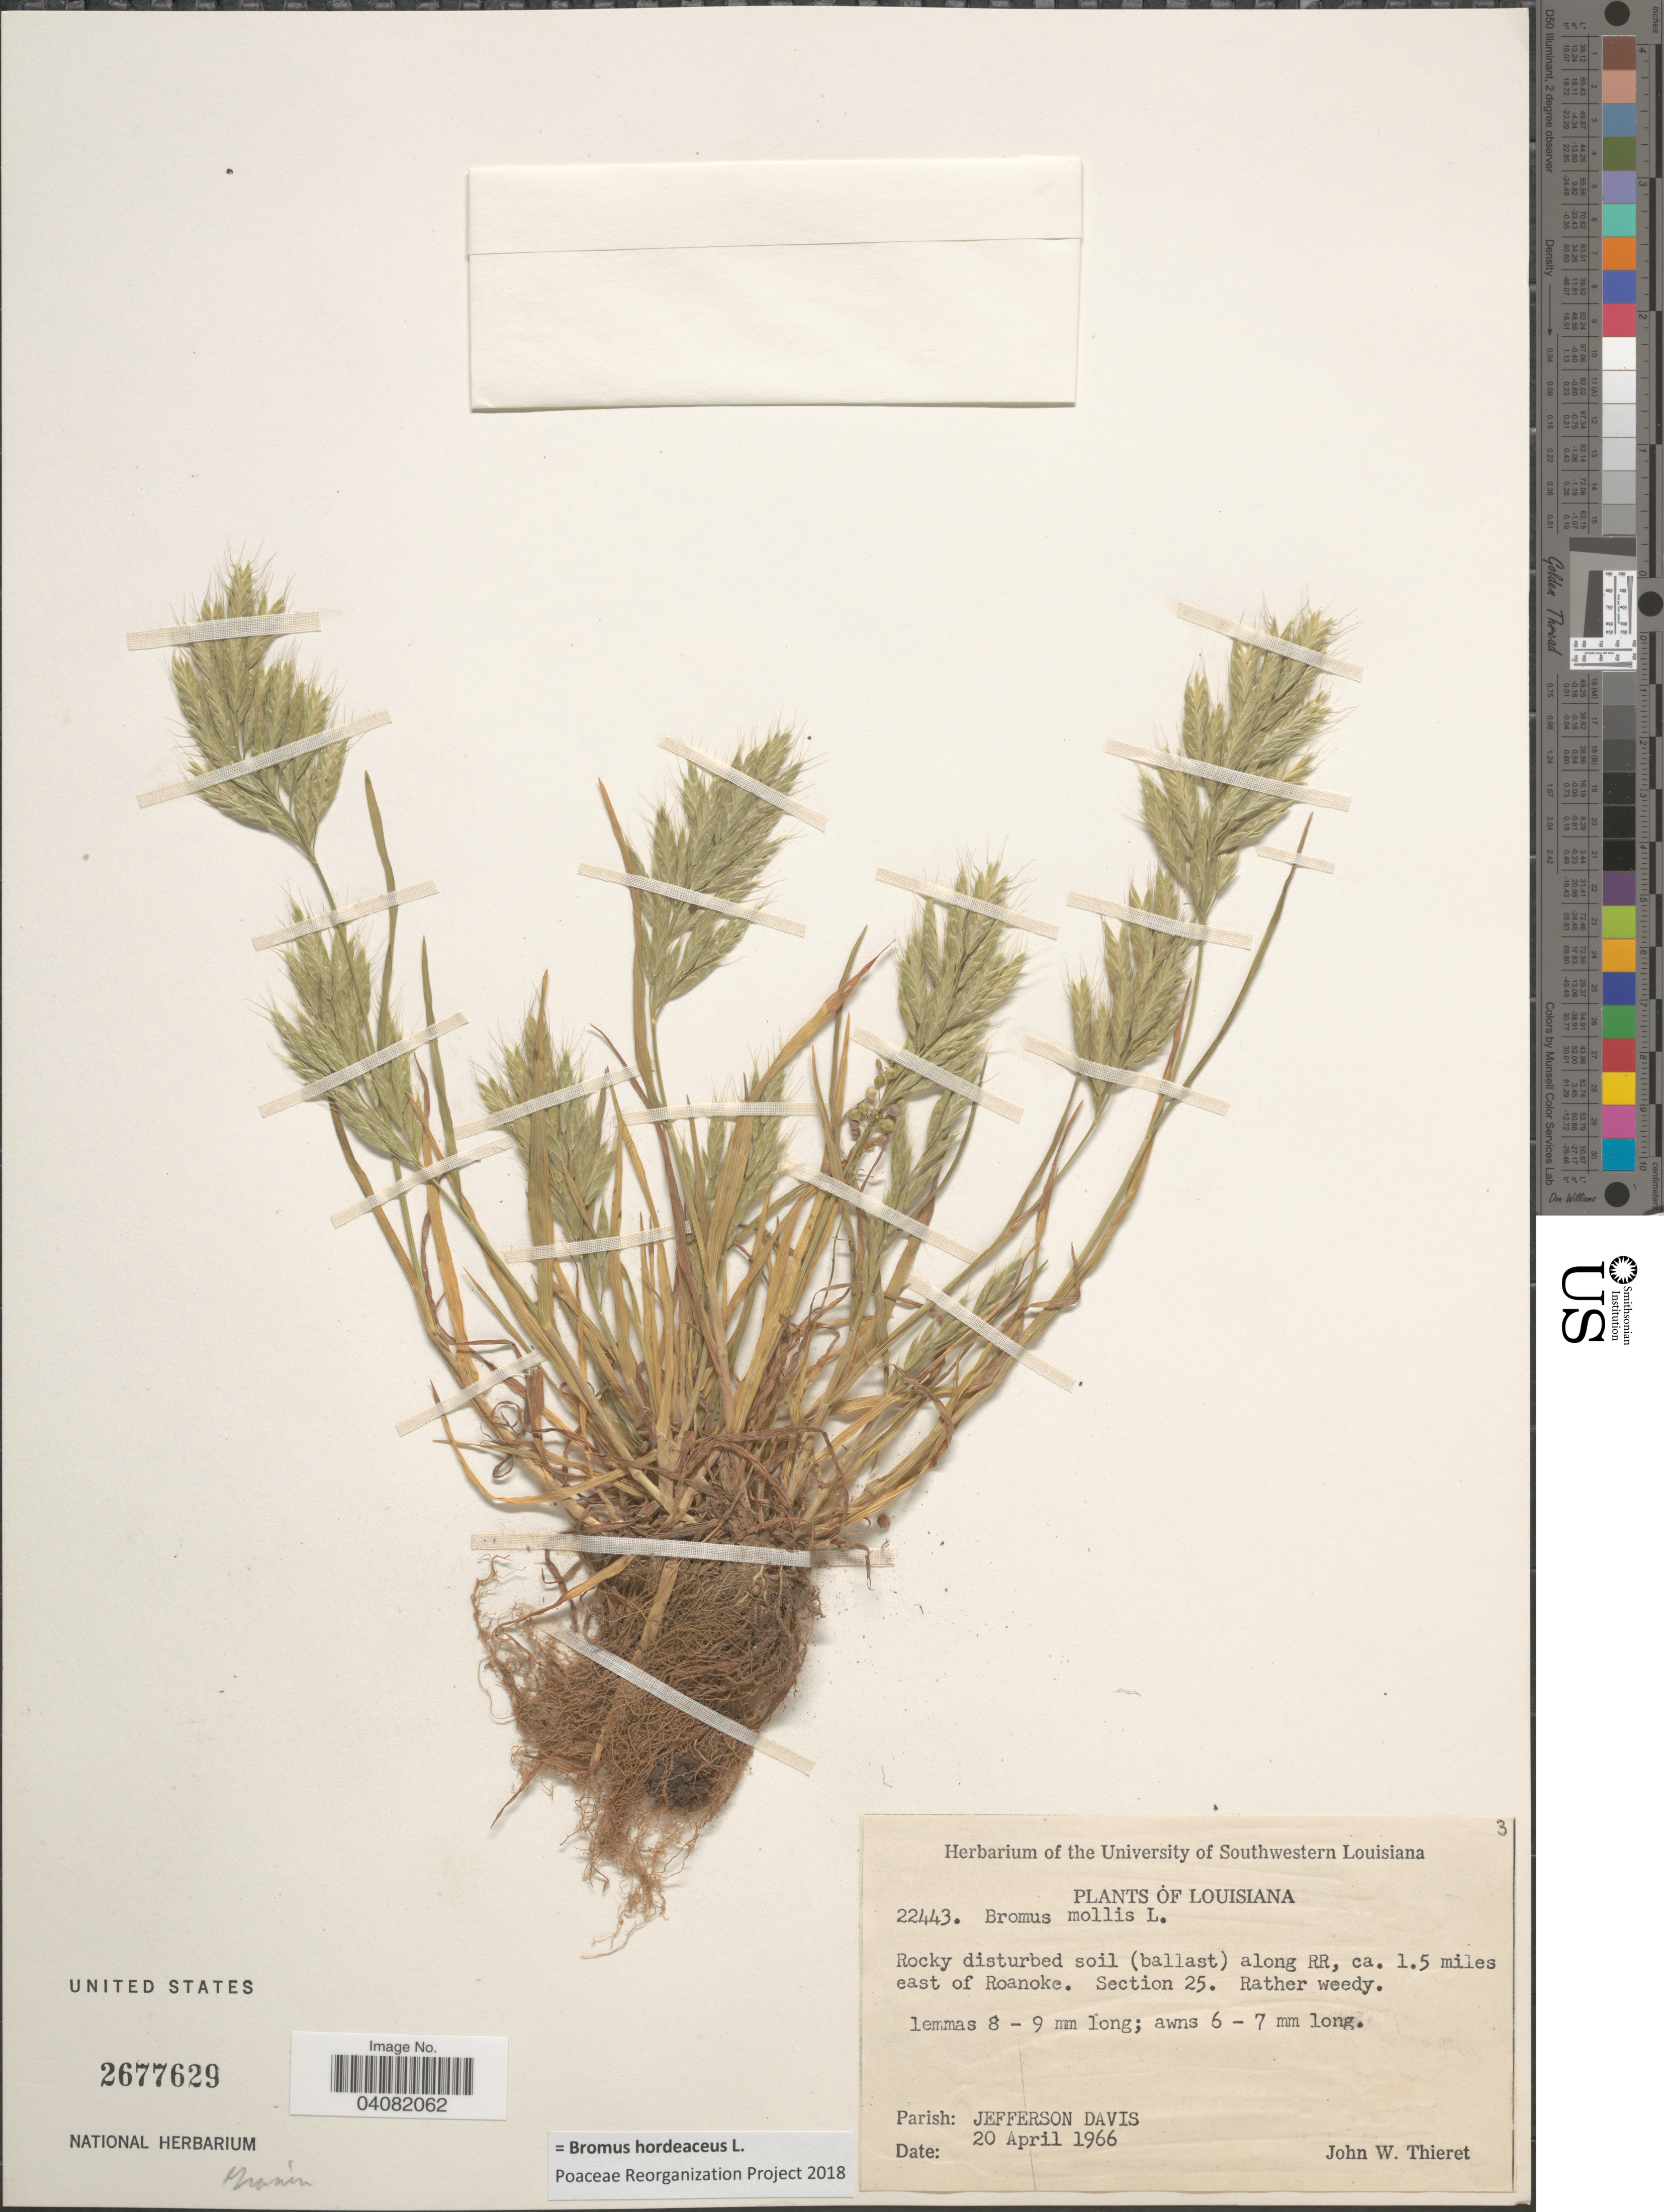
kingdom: Plantae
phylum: Tracheophyta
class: Liliopsida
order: Poales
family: Poaceae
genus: Bromus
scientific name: Bromus hordeaceus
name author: L.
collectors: J. W. Thieret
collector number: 22443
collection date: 1966-04-20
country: United States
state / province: Louisiana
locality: Rocky disturbed soil (ballast) along RR, ca. 1.5 miles east of Roanoke. Section 25. Parish: Jefferson Davis.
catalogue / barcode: US 2677629